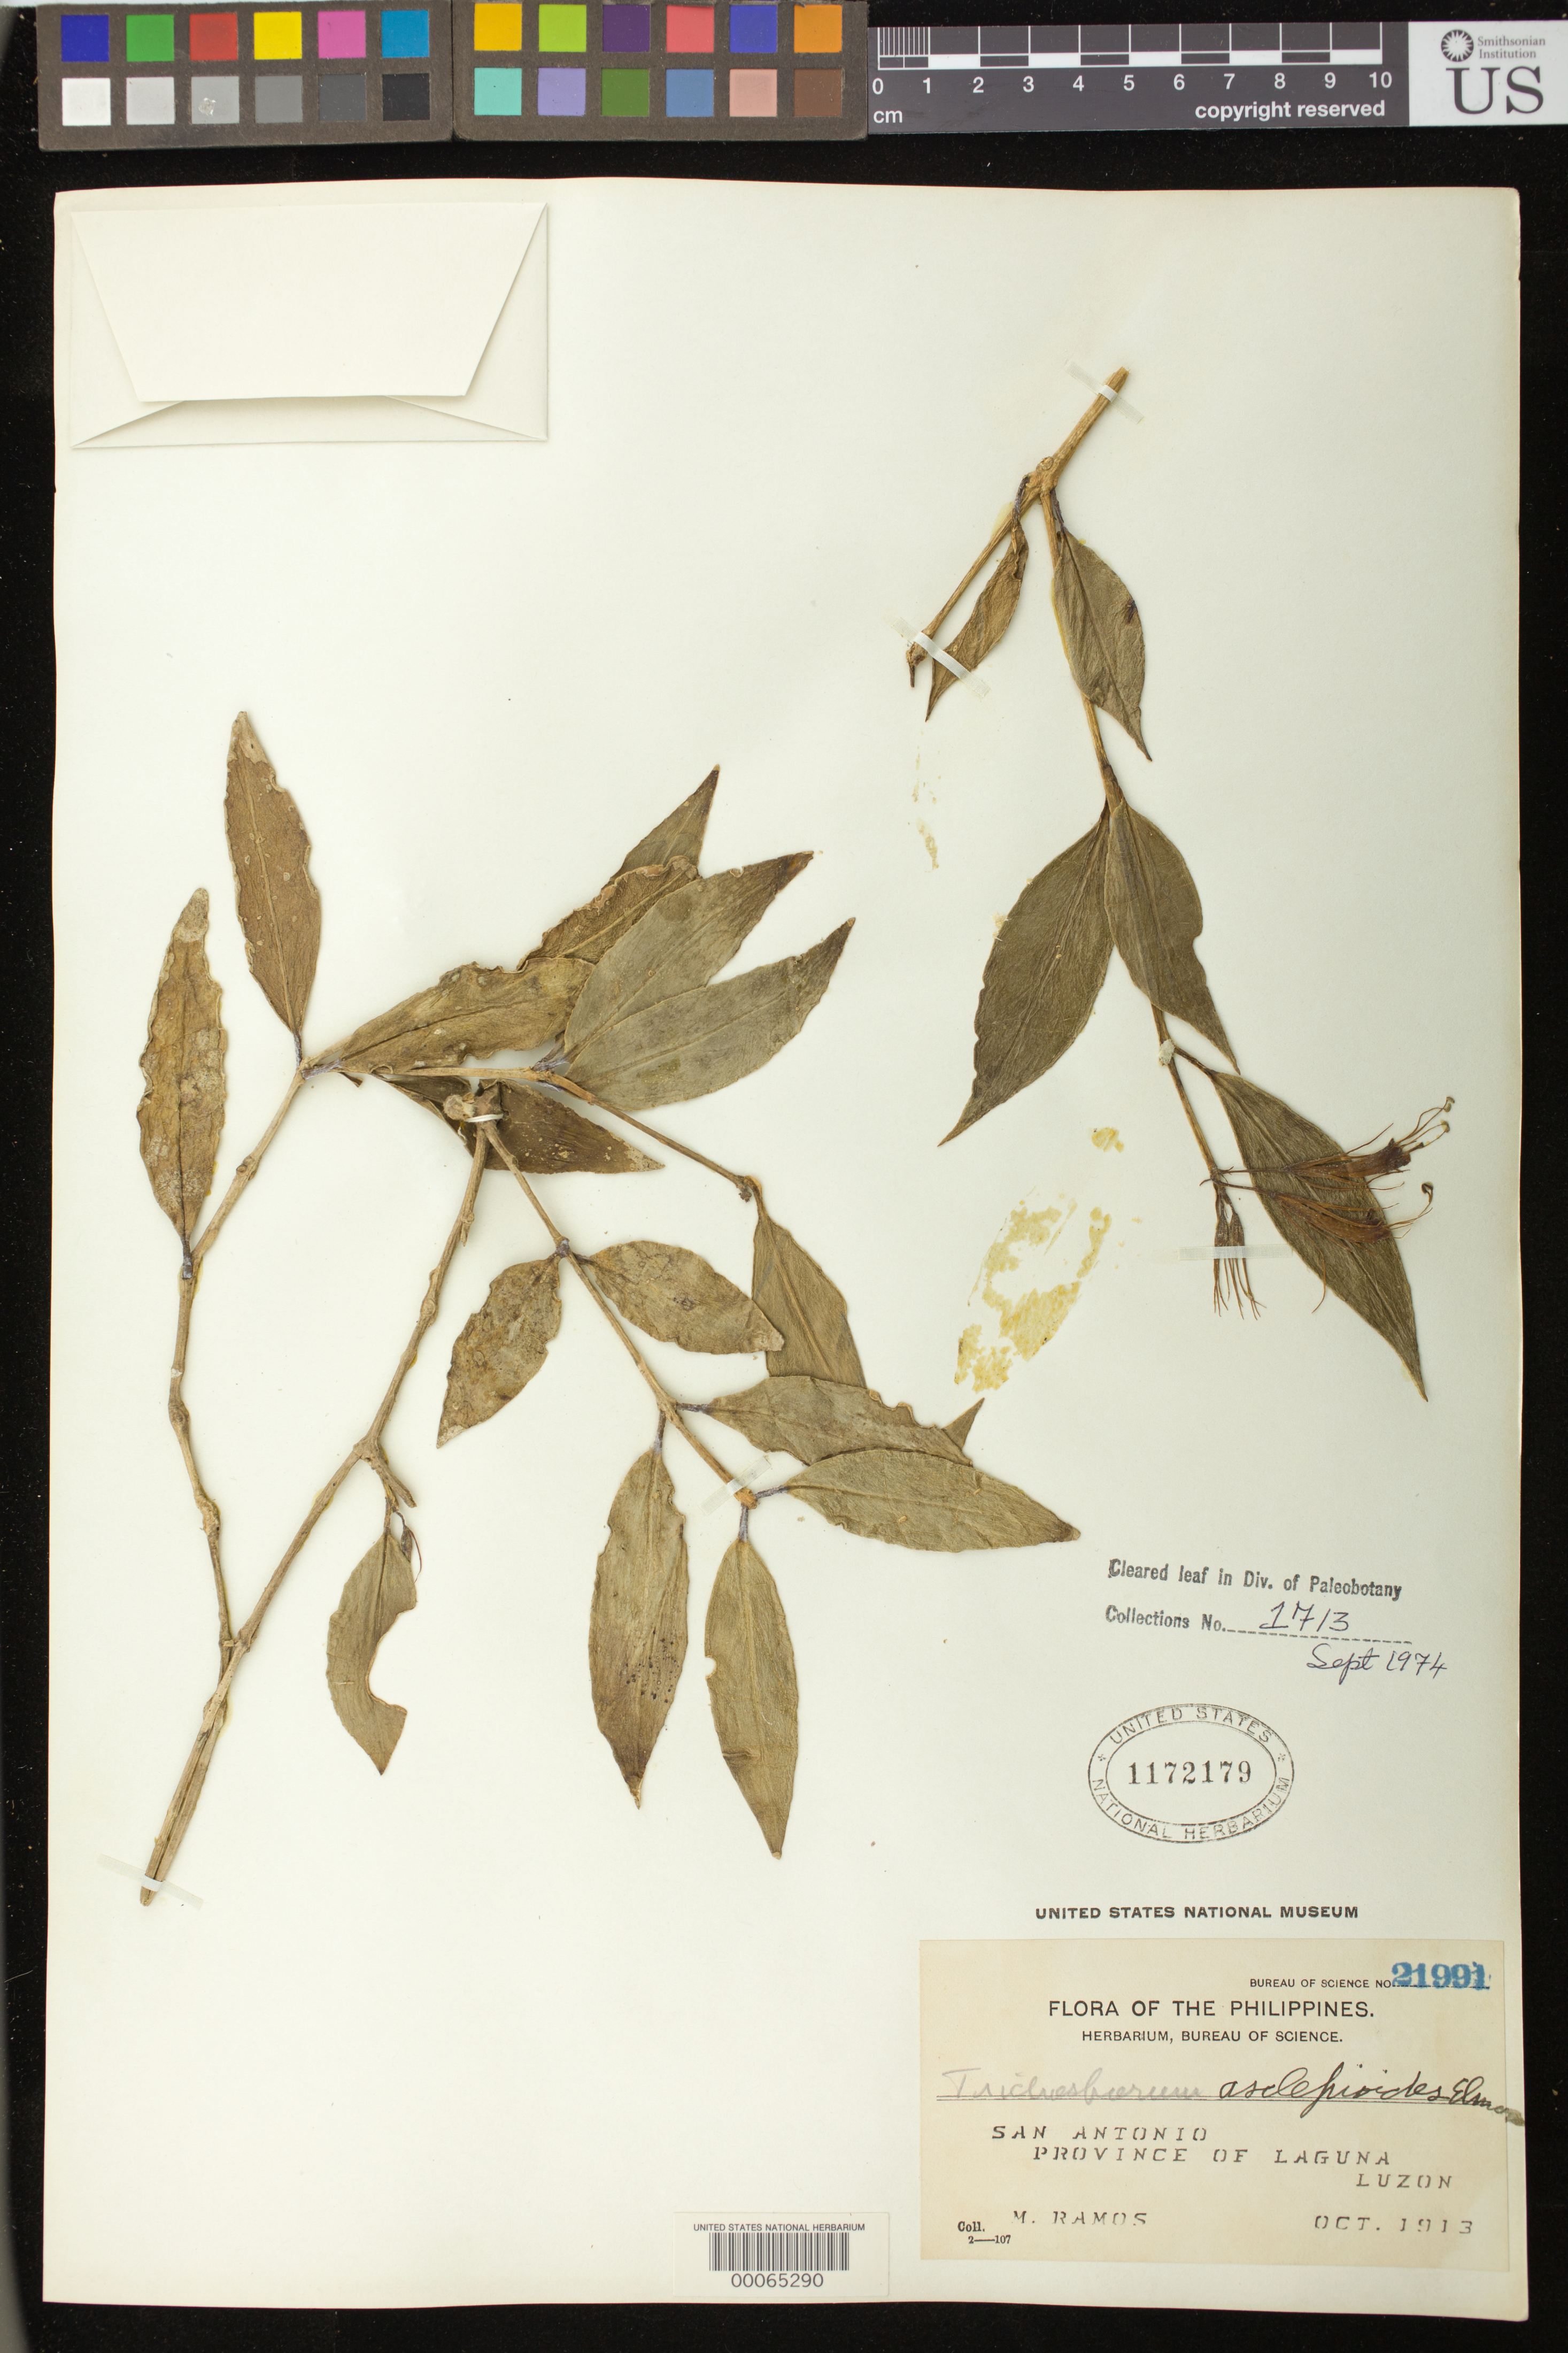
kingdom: Plantae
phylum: Tracheophyta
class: Magnoliopsida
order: Lamiales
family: Gesneriaceae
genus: Trichosporum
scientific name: Trichosporum asclepioides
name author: Elmer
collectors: M. Ramos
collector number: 21991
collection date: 1913-10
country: Philippines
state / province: Calabarzon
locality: San Antonio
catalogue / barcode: US 1172179